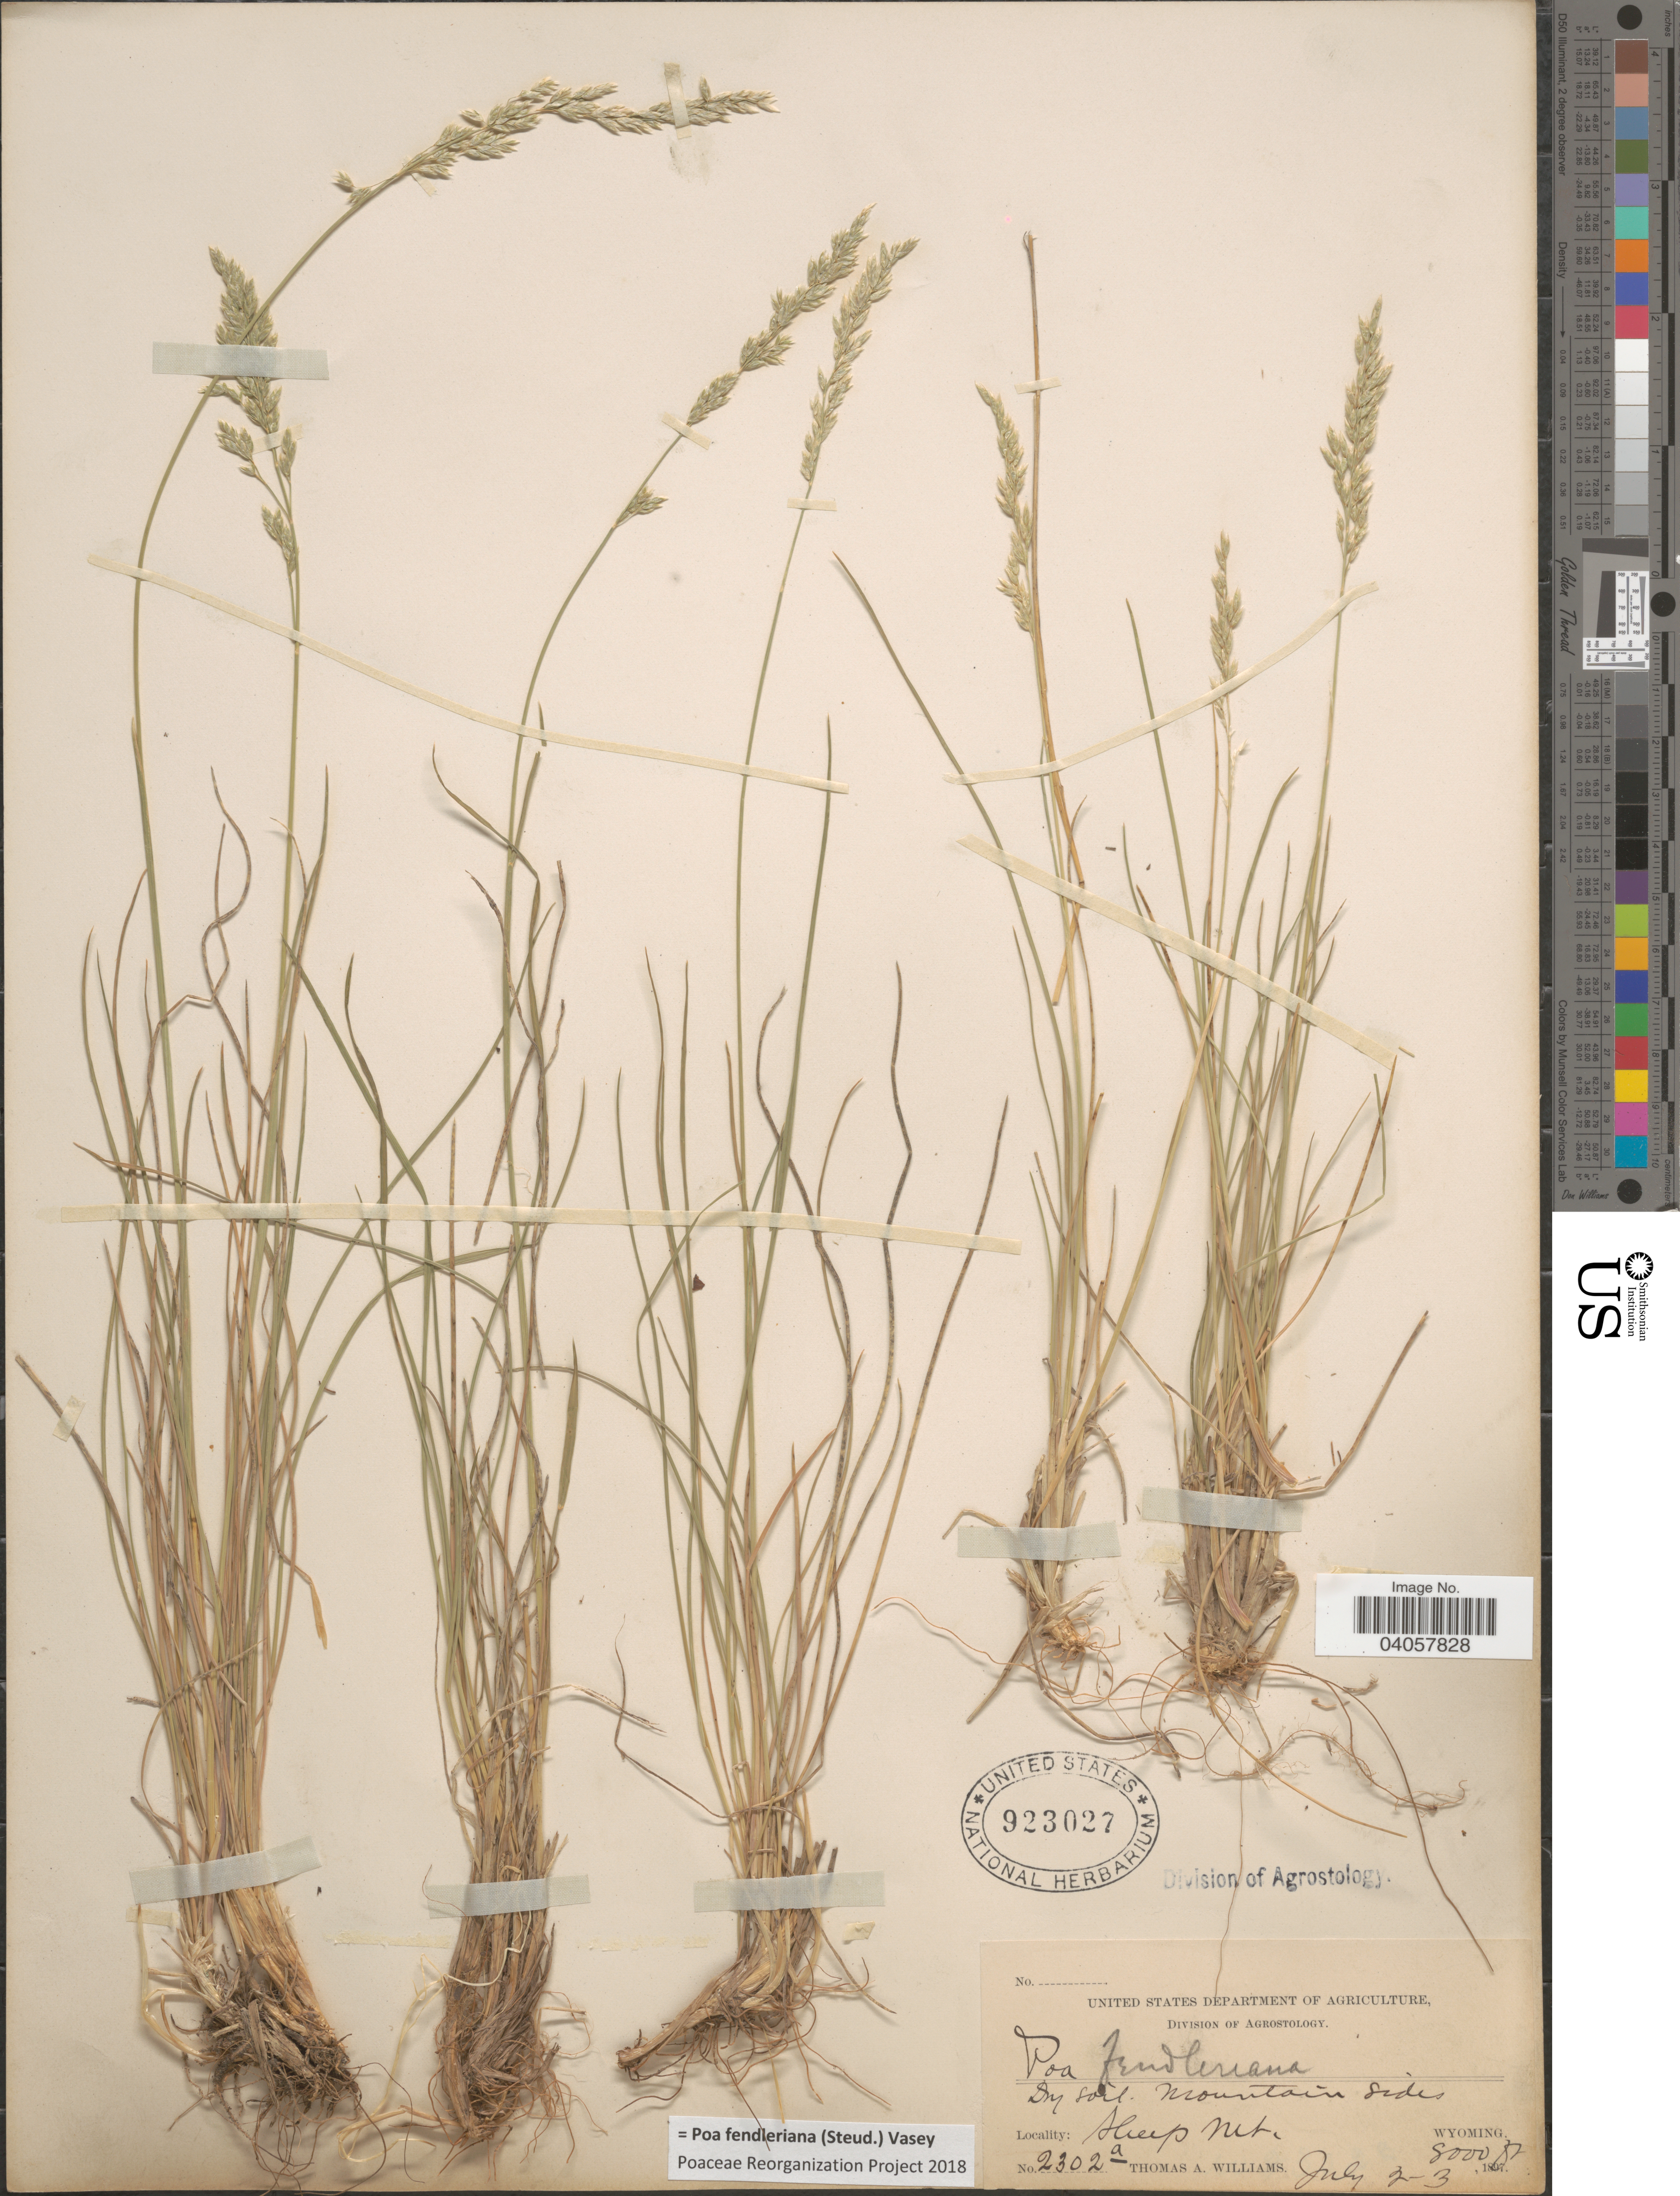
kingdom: Plantae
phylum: Tracheophyta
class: Liliopsida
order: Poales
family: Poaceae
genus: Poa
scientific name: Poa fendleriana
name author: (Steud.) Vasey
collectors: T. A. Williams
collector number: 2302a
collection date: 1897-07-02/1897-07-03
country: United States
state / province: Wyoming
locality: Dry soil. Mountains sides. Sheep Mt.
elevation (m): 2438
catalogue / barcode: US 923027